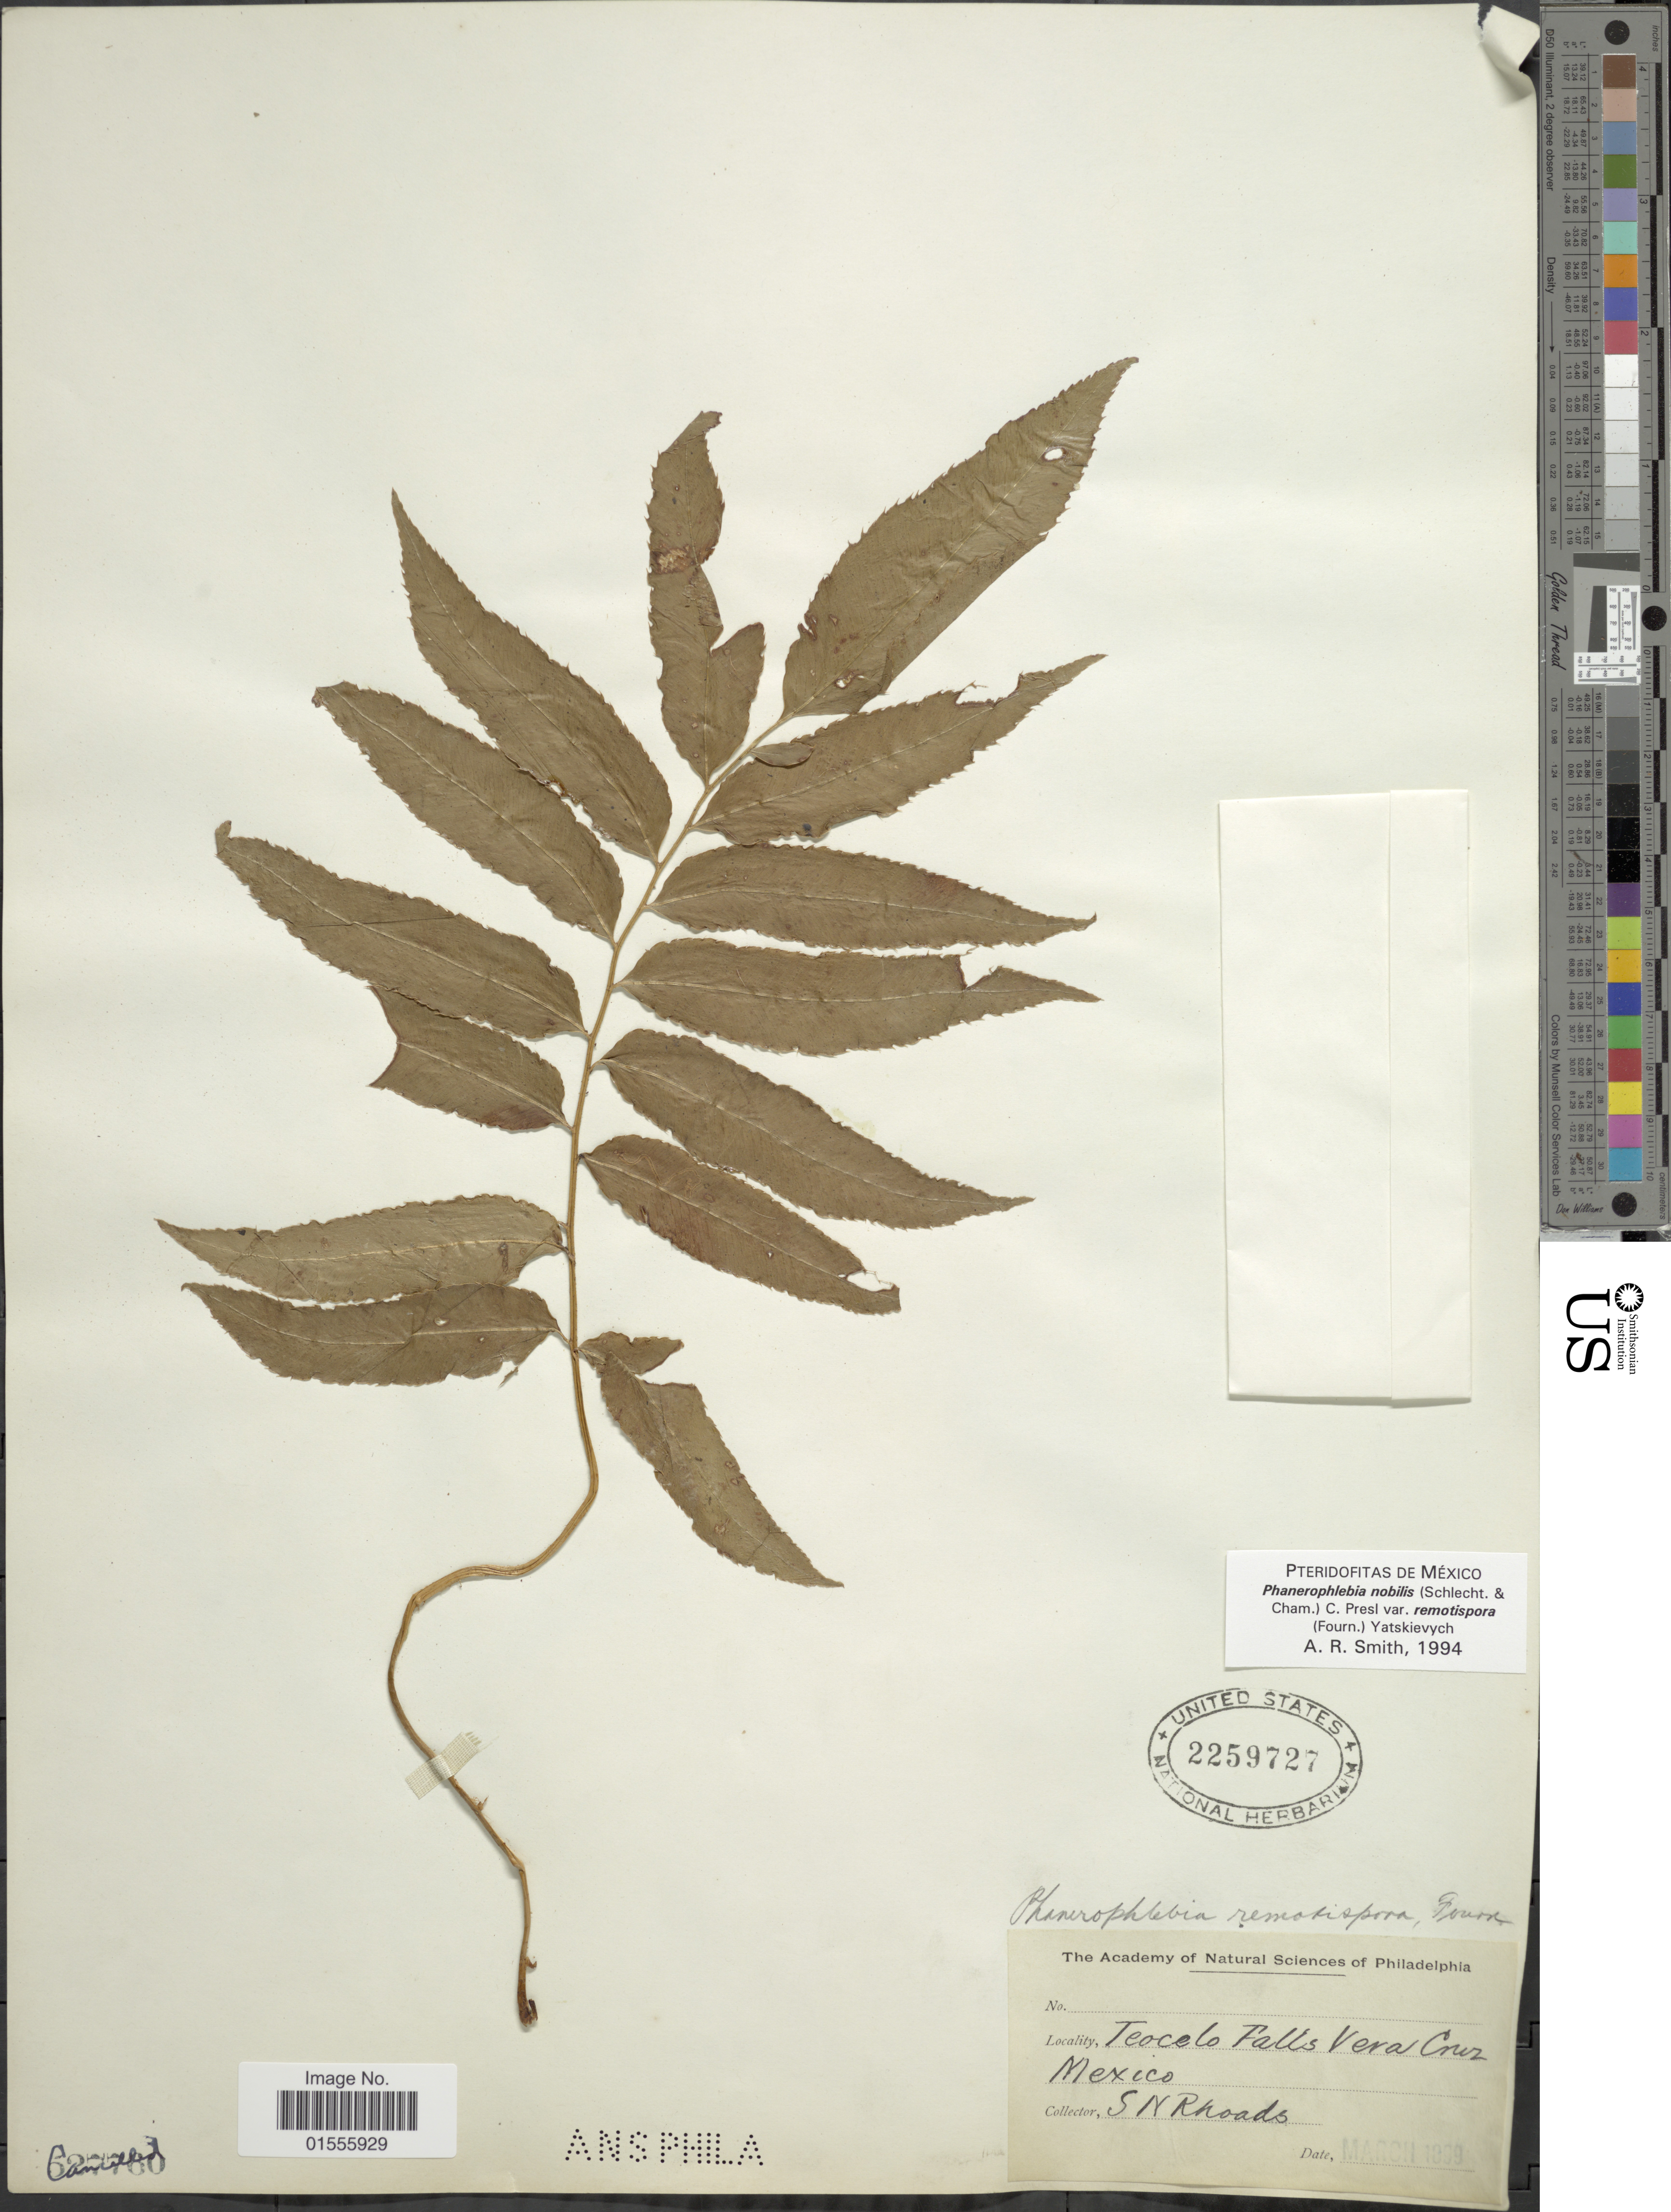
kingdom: Plantae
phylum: Tracheophyta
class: Polypodiopsida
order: Polypodiales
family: Dryopteridaceae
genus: Phanerophlebia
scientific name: Phanerophlebia remotispora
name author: E. Fourn.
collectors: S. Rhoads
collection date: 1889-03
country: Mexico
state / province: Veracruz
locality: Reocolo Falls Vera Cruz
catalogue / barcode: US 2259727